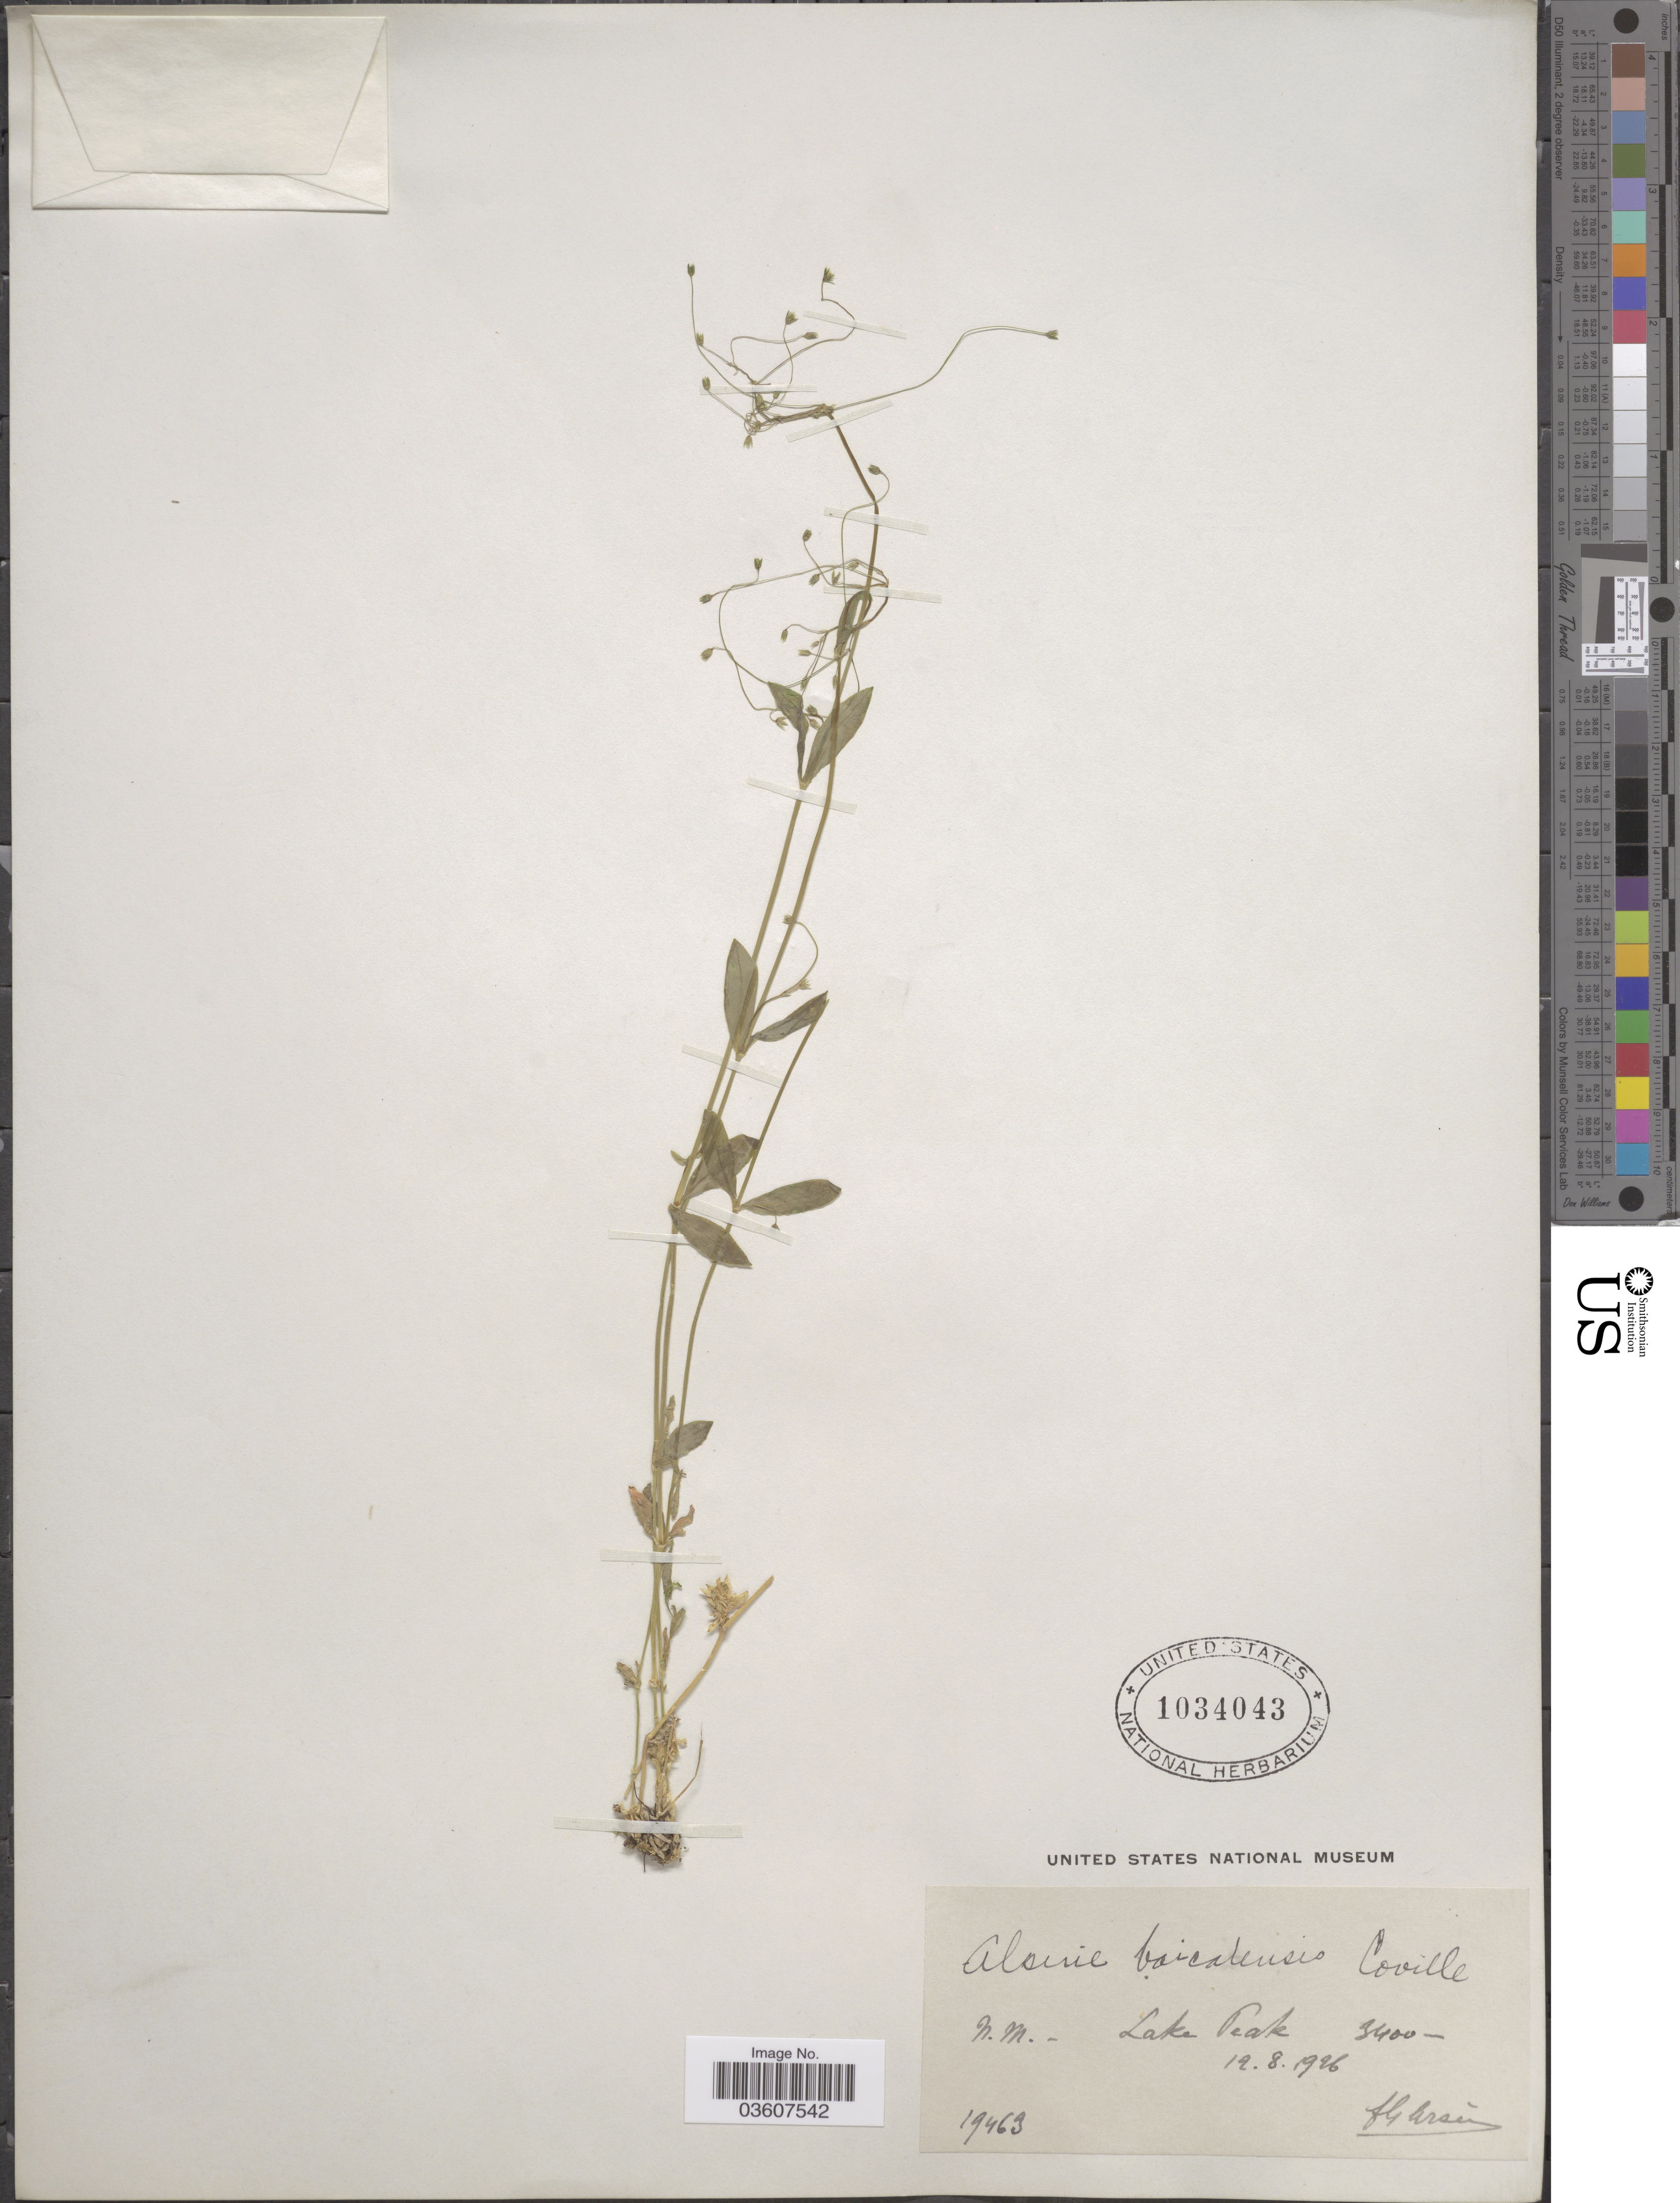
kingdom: Plantae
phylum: Tracheophyta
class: Magnoliopsida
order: Caryophyllales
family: Caryophyllaceae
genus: Stellaria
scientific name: Stellaria umbellata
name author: Turcz.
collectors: F. Arsène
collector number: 19463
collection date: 1926-08-19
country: United States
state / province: New Mexico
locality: N. M. Lake Peak.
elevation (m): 3400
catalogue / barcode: US 1034043